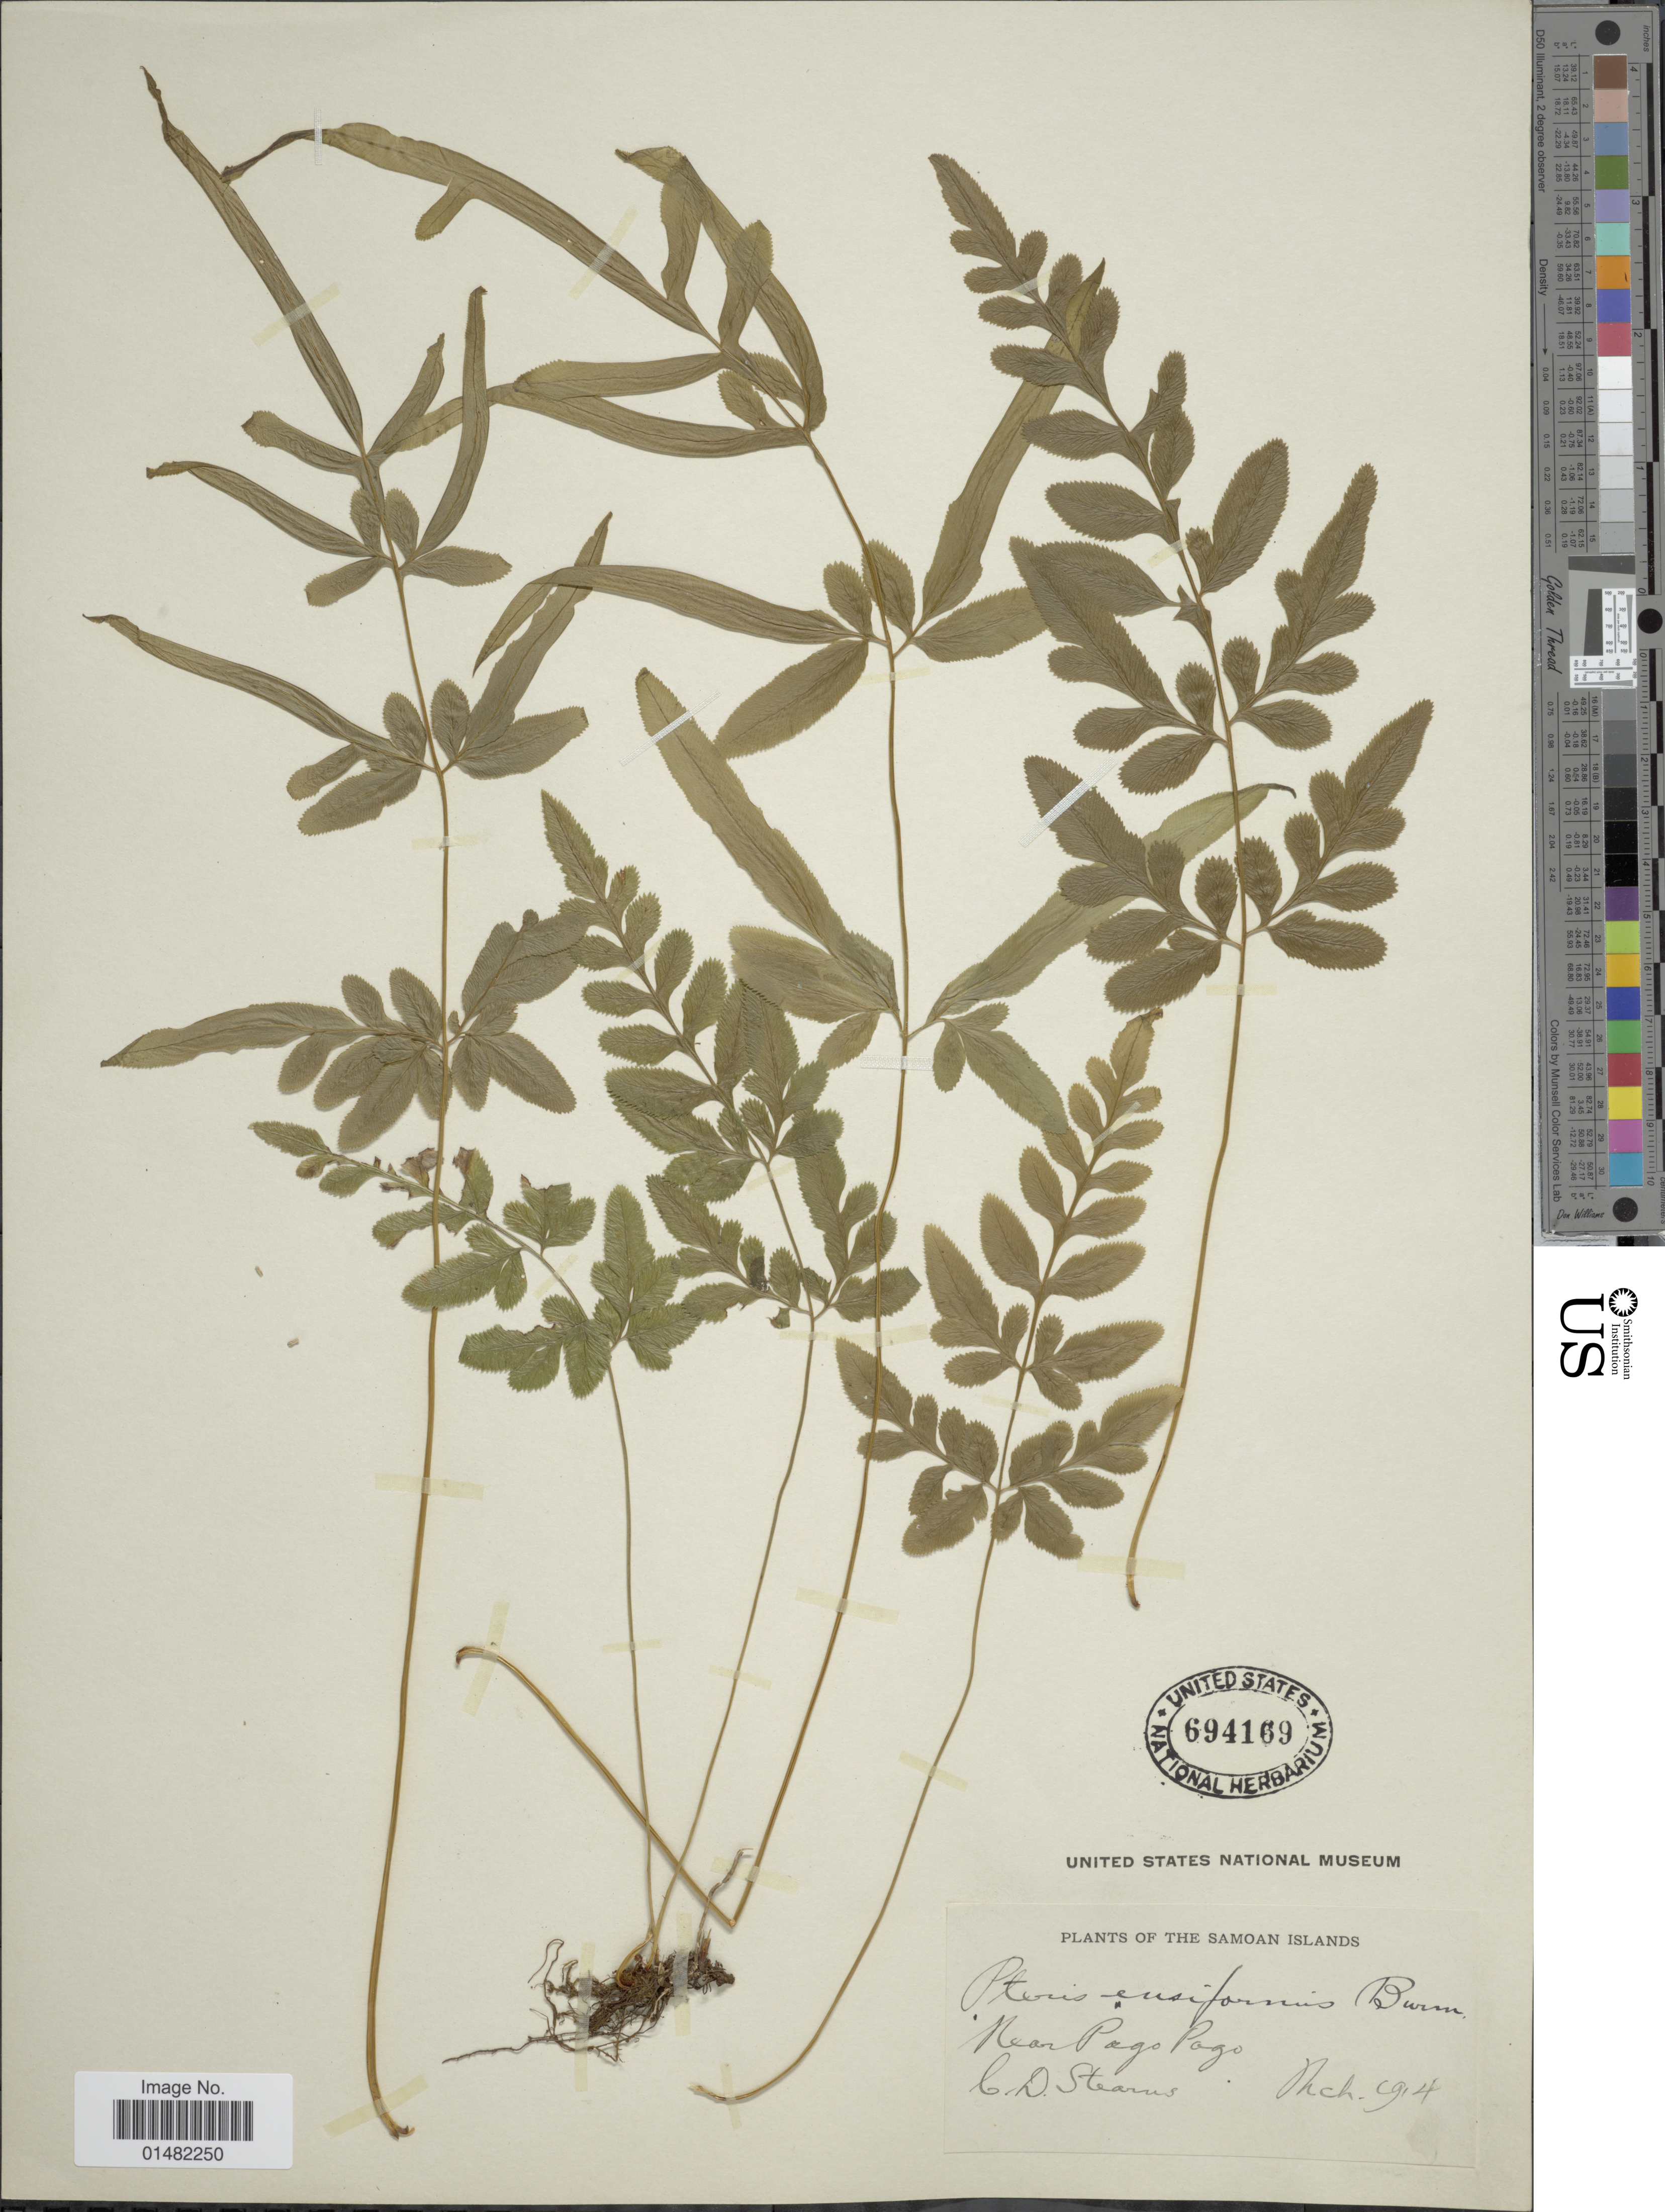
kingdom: Plantae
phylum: Tracheophyta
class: Polypodiopsida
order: Polypodiales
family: Pteridaceae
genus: Pteris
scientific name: Pteris ensiformis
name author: Burm. f.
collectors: C. Stearns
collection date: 1914-03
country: American Samoa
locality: Samoan Islands, Near Pago Pago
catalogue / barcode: US 694169